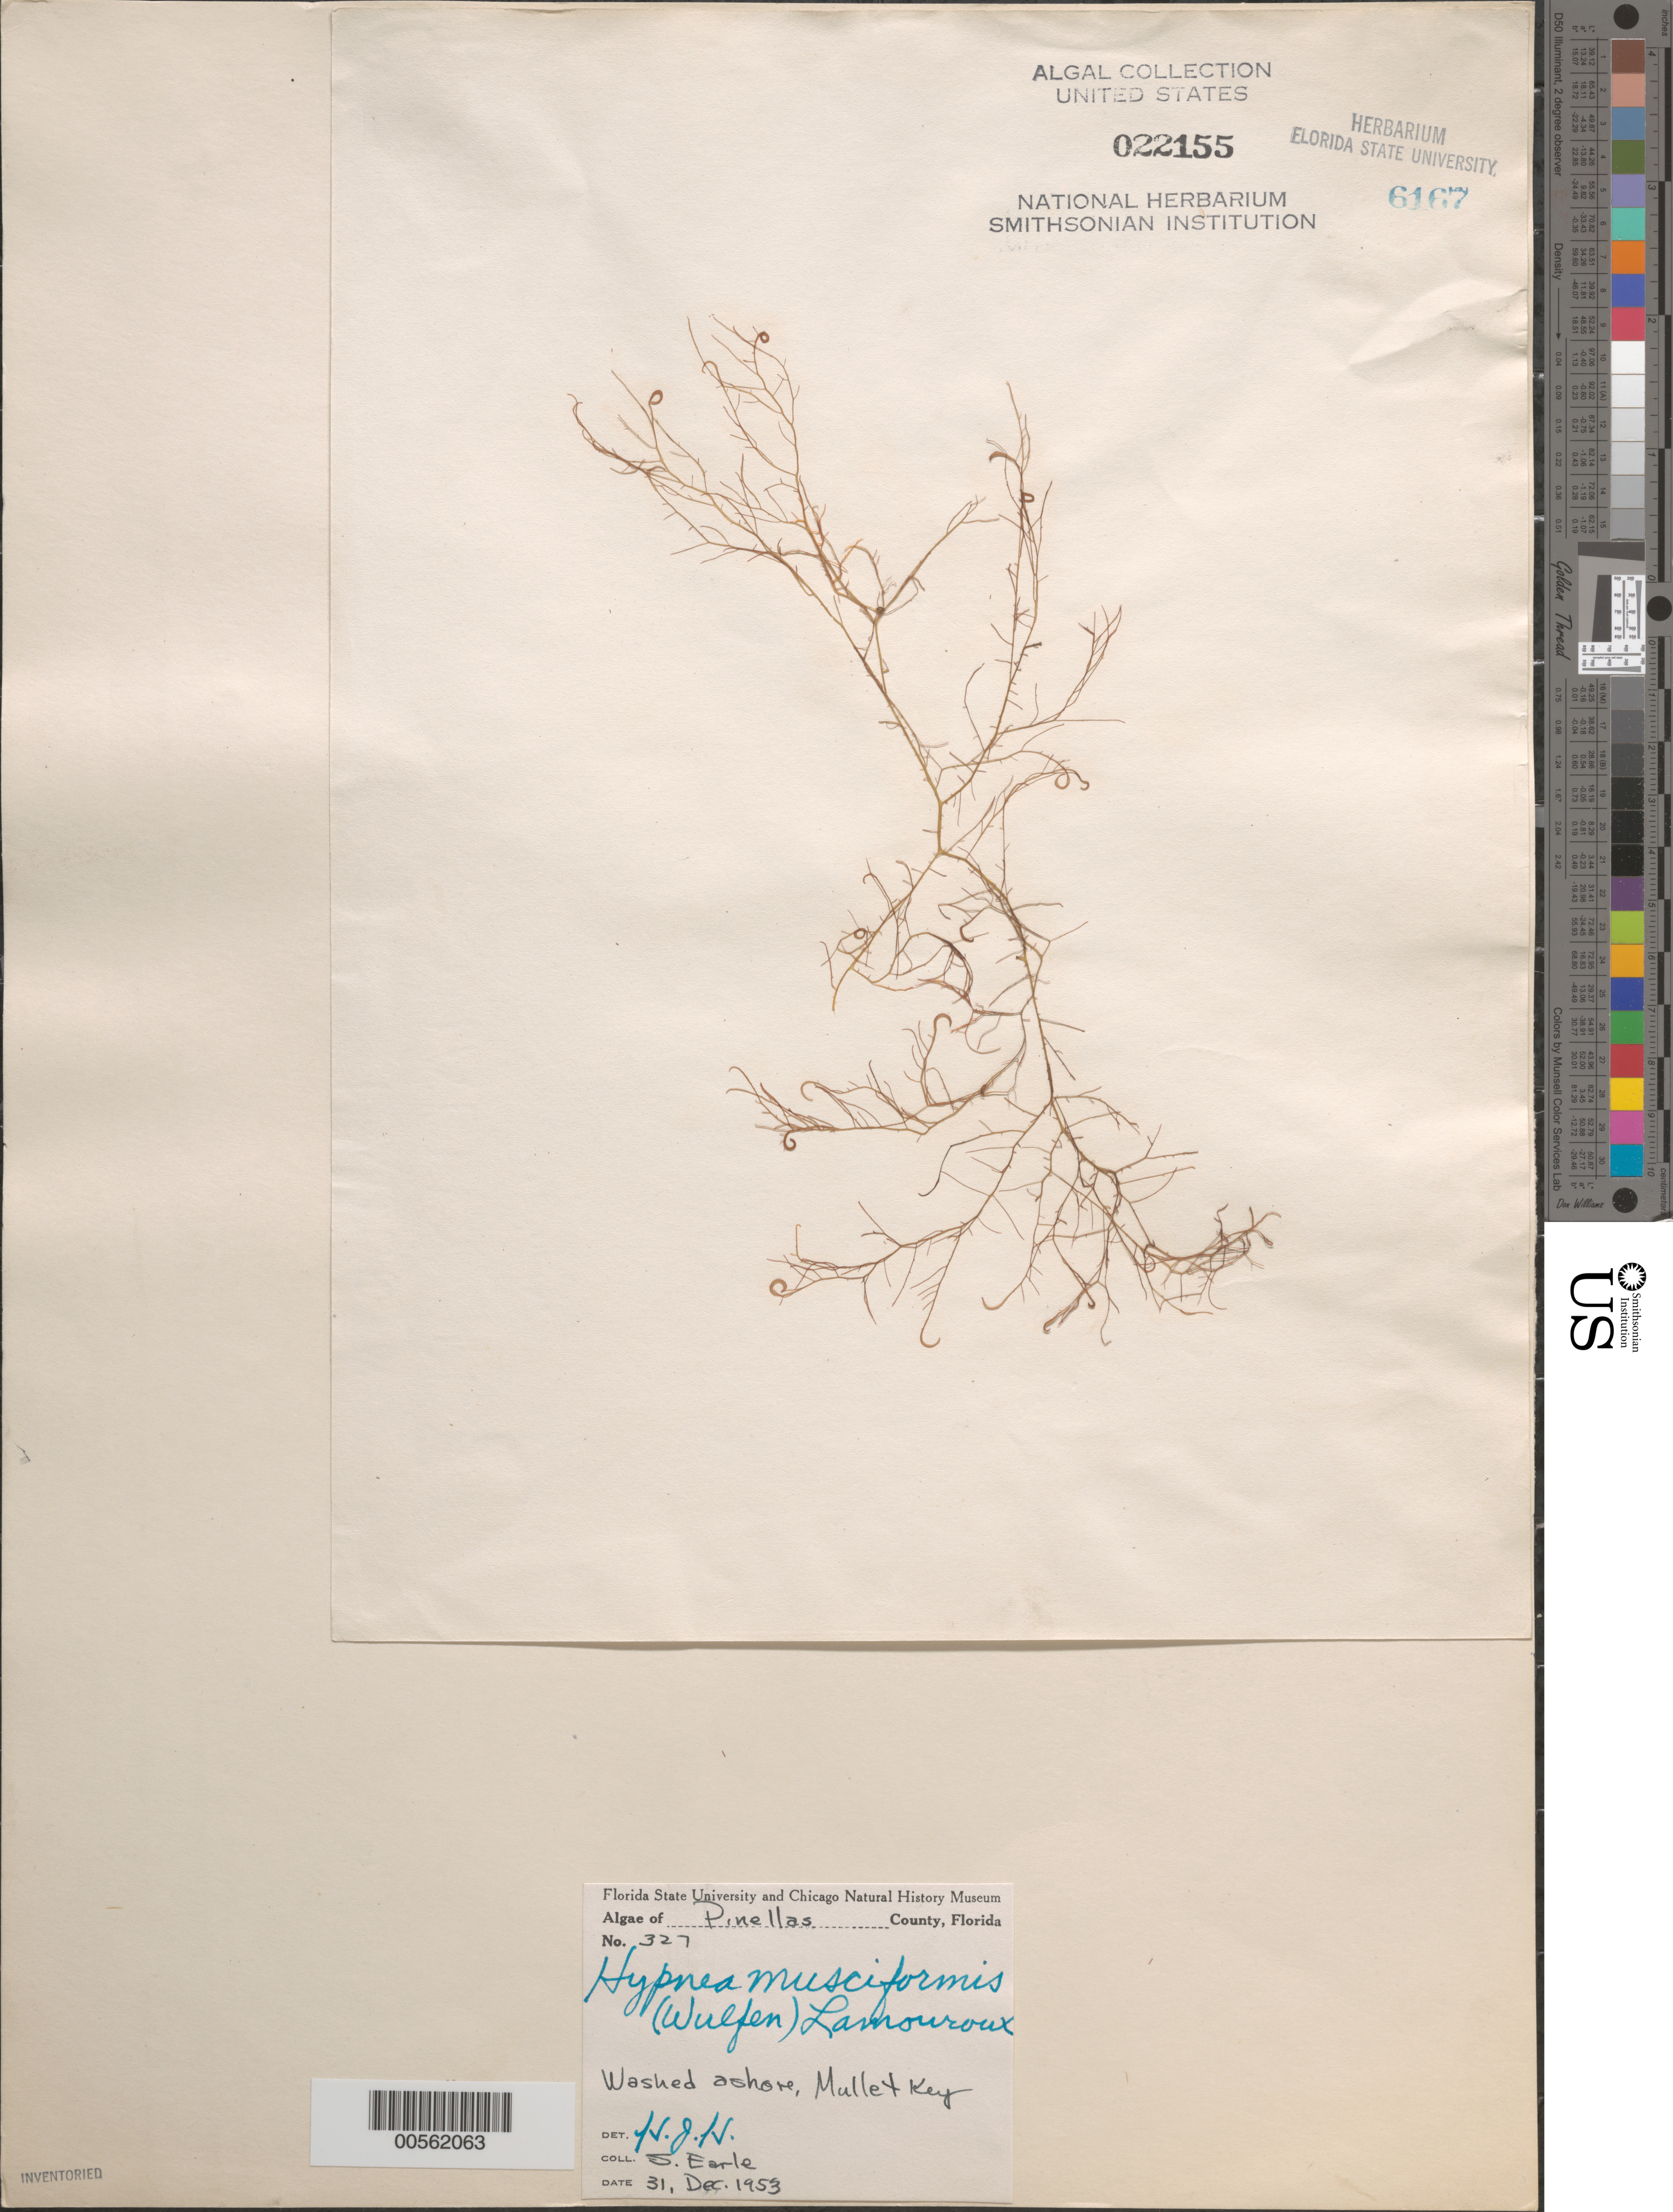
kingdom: Plantae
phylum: Rhodophyta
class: Florideophyceae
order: Gigartinales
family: Cystocloniaceae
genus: Hypnea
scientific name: Hypnea musciformis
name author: (Wulfen) J.V.Lamouroux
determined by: Humm, Harold J.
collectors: S. A. Earle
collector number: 327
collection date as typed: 31 Dec 1953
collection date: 1953-12-31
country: United States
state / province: Florida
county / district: Pinellas County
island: Mullet Key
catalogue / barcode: US 22155